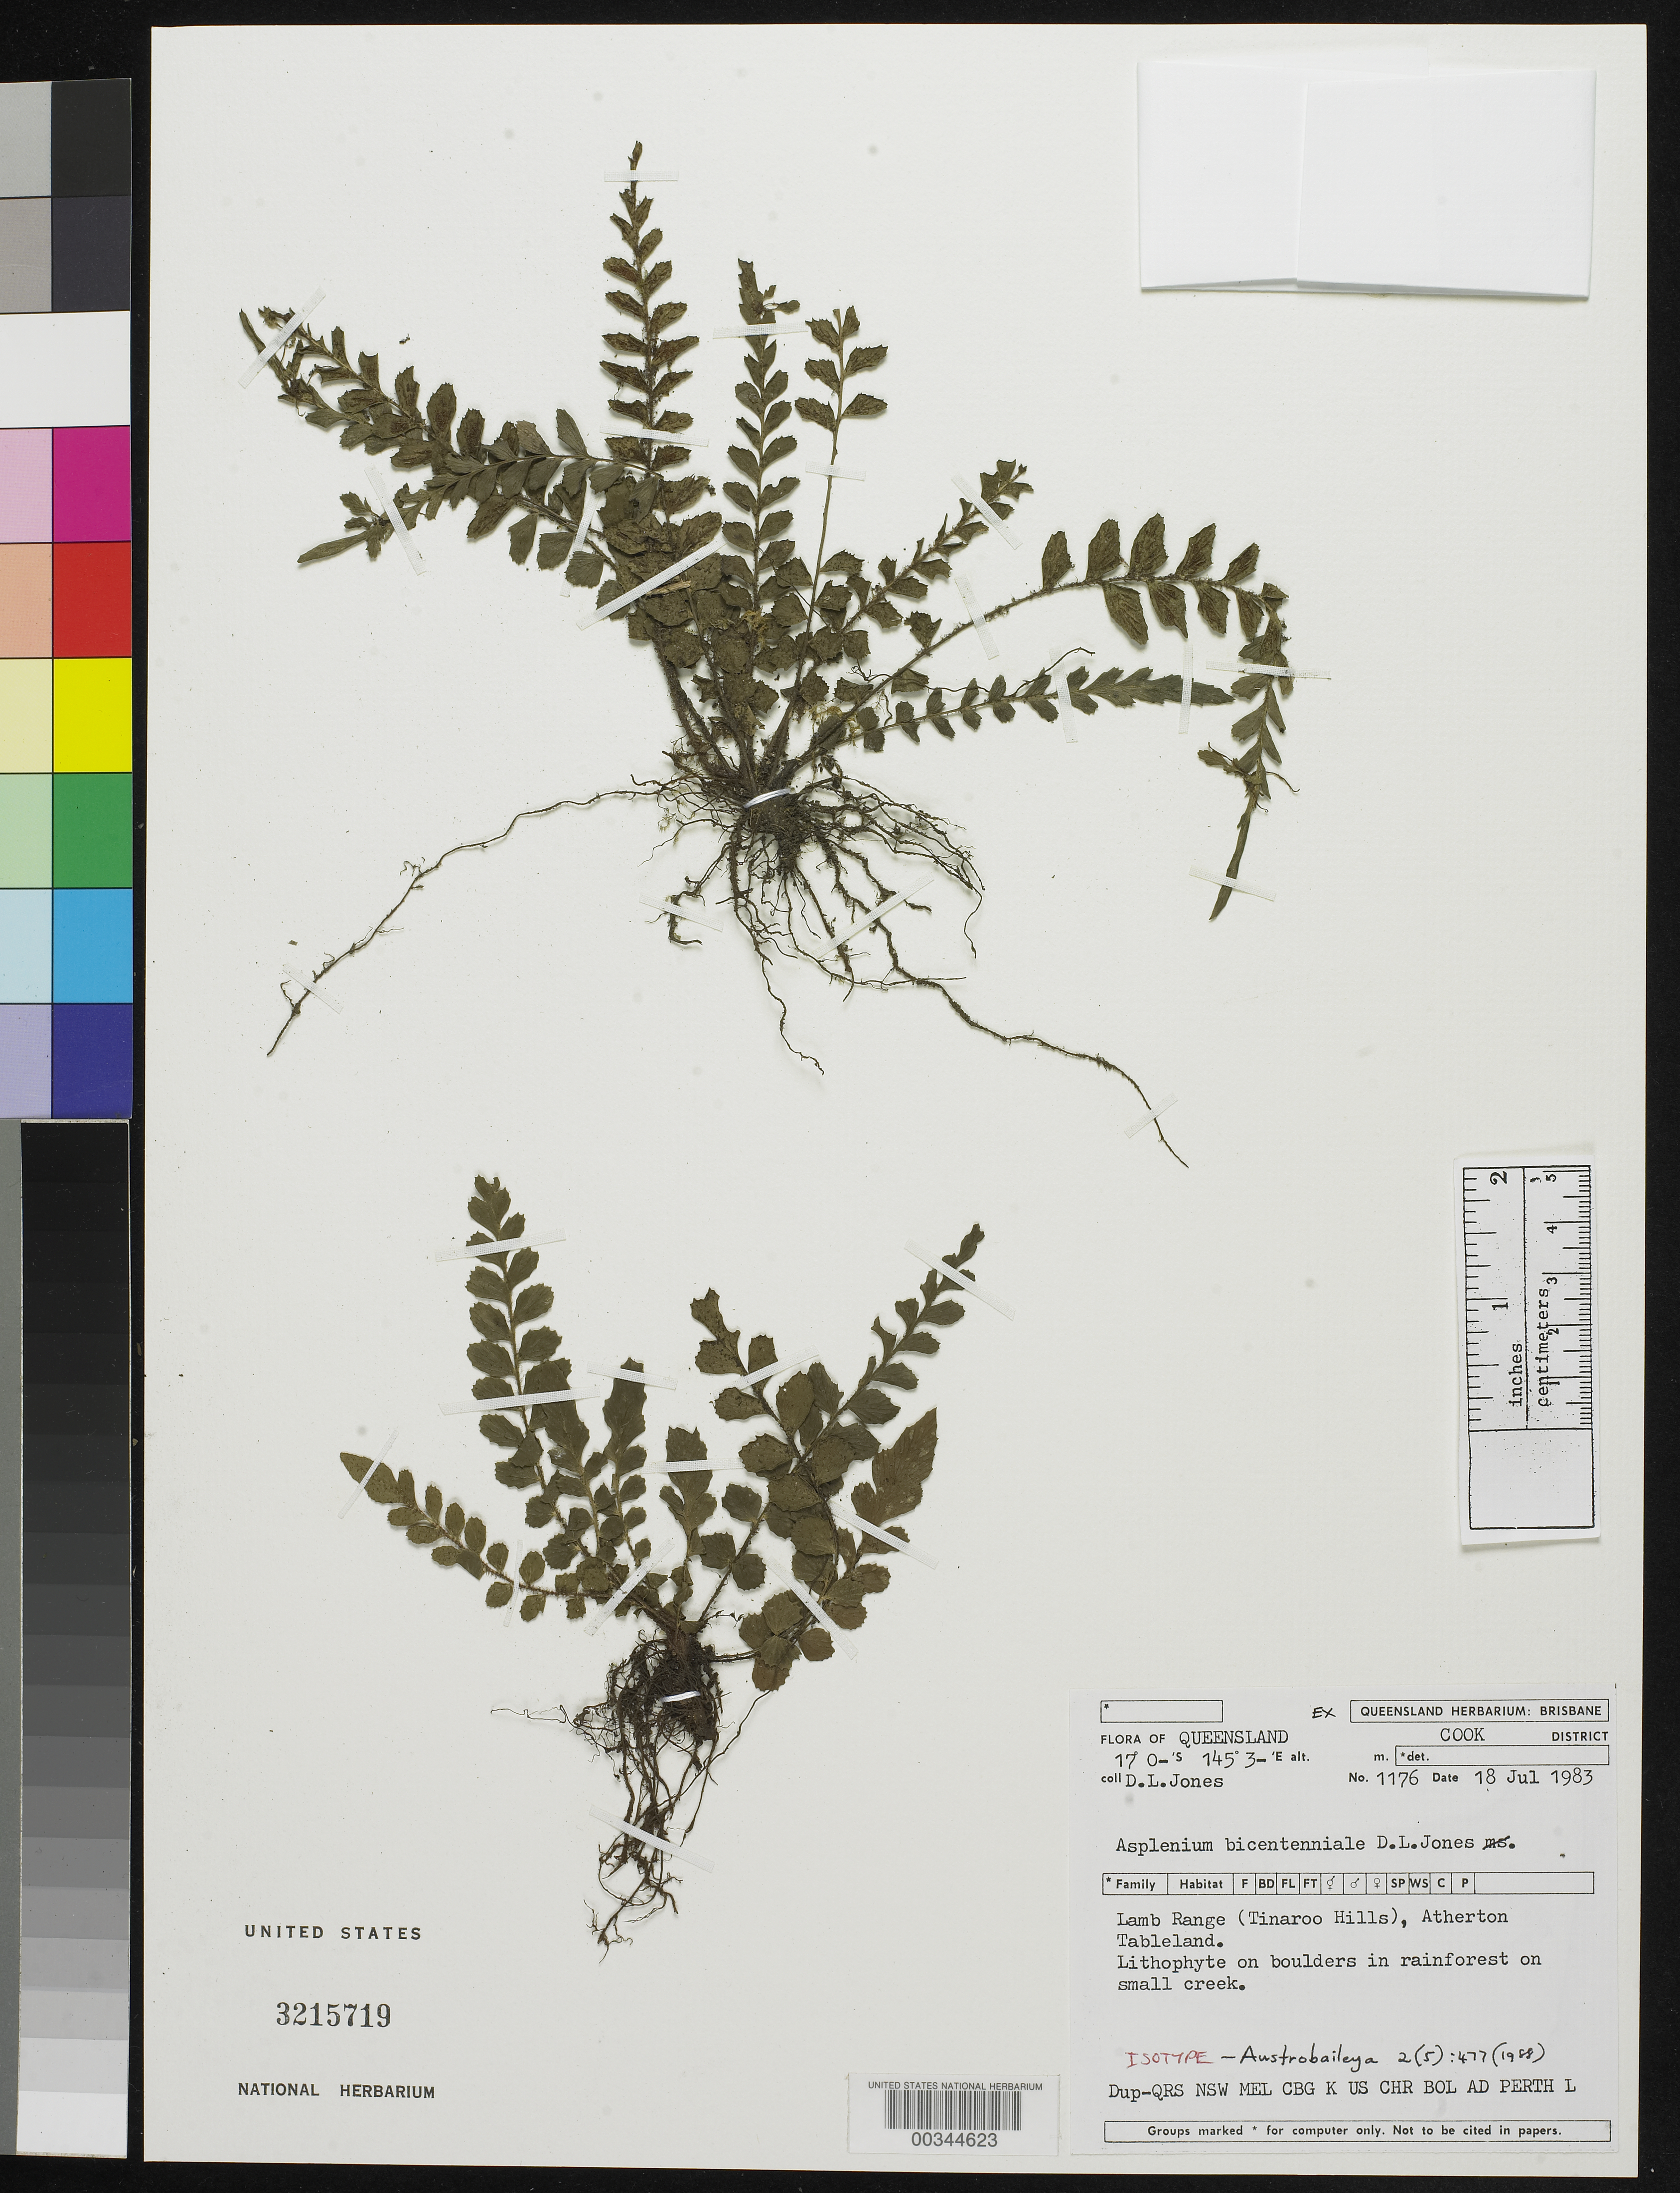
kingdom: Plantae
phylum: Tracheophyta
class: Polypodiopsida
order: Polypodiales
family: Aspleniaceae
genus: Asplenium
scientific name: Asplenium bicentenniale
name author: D.L. Jones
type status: Isotype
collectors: D. L. Jones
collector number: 1176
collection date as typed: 18 Jul 1983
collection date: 1983-07-18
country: Australia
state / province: Queensland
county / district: Cook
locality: Lamb Range (Tinaroo Hills), Atherton Tableland.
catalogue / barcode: US 3215719